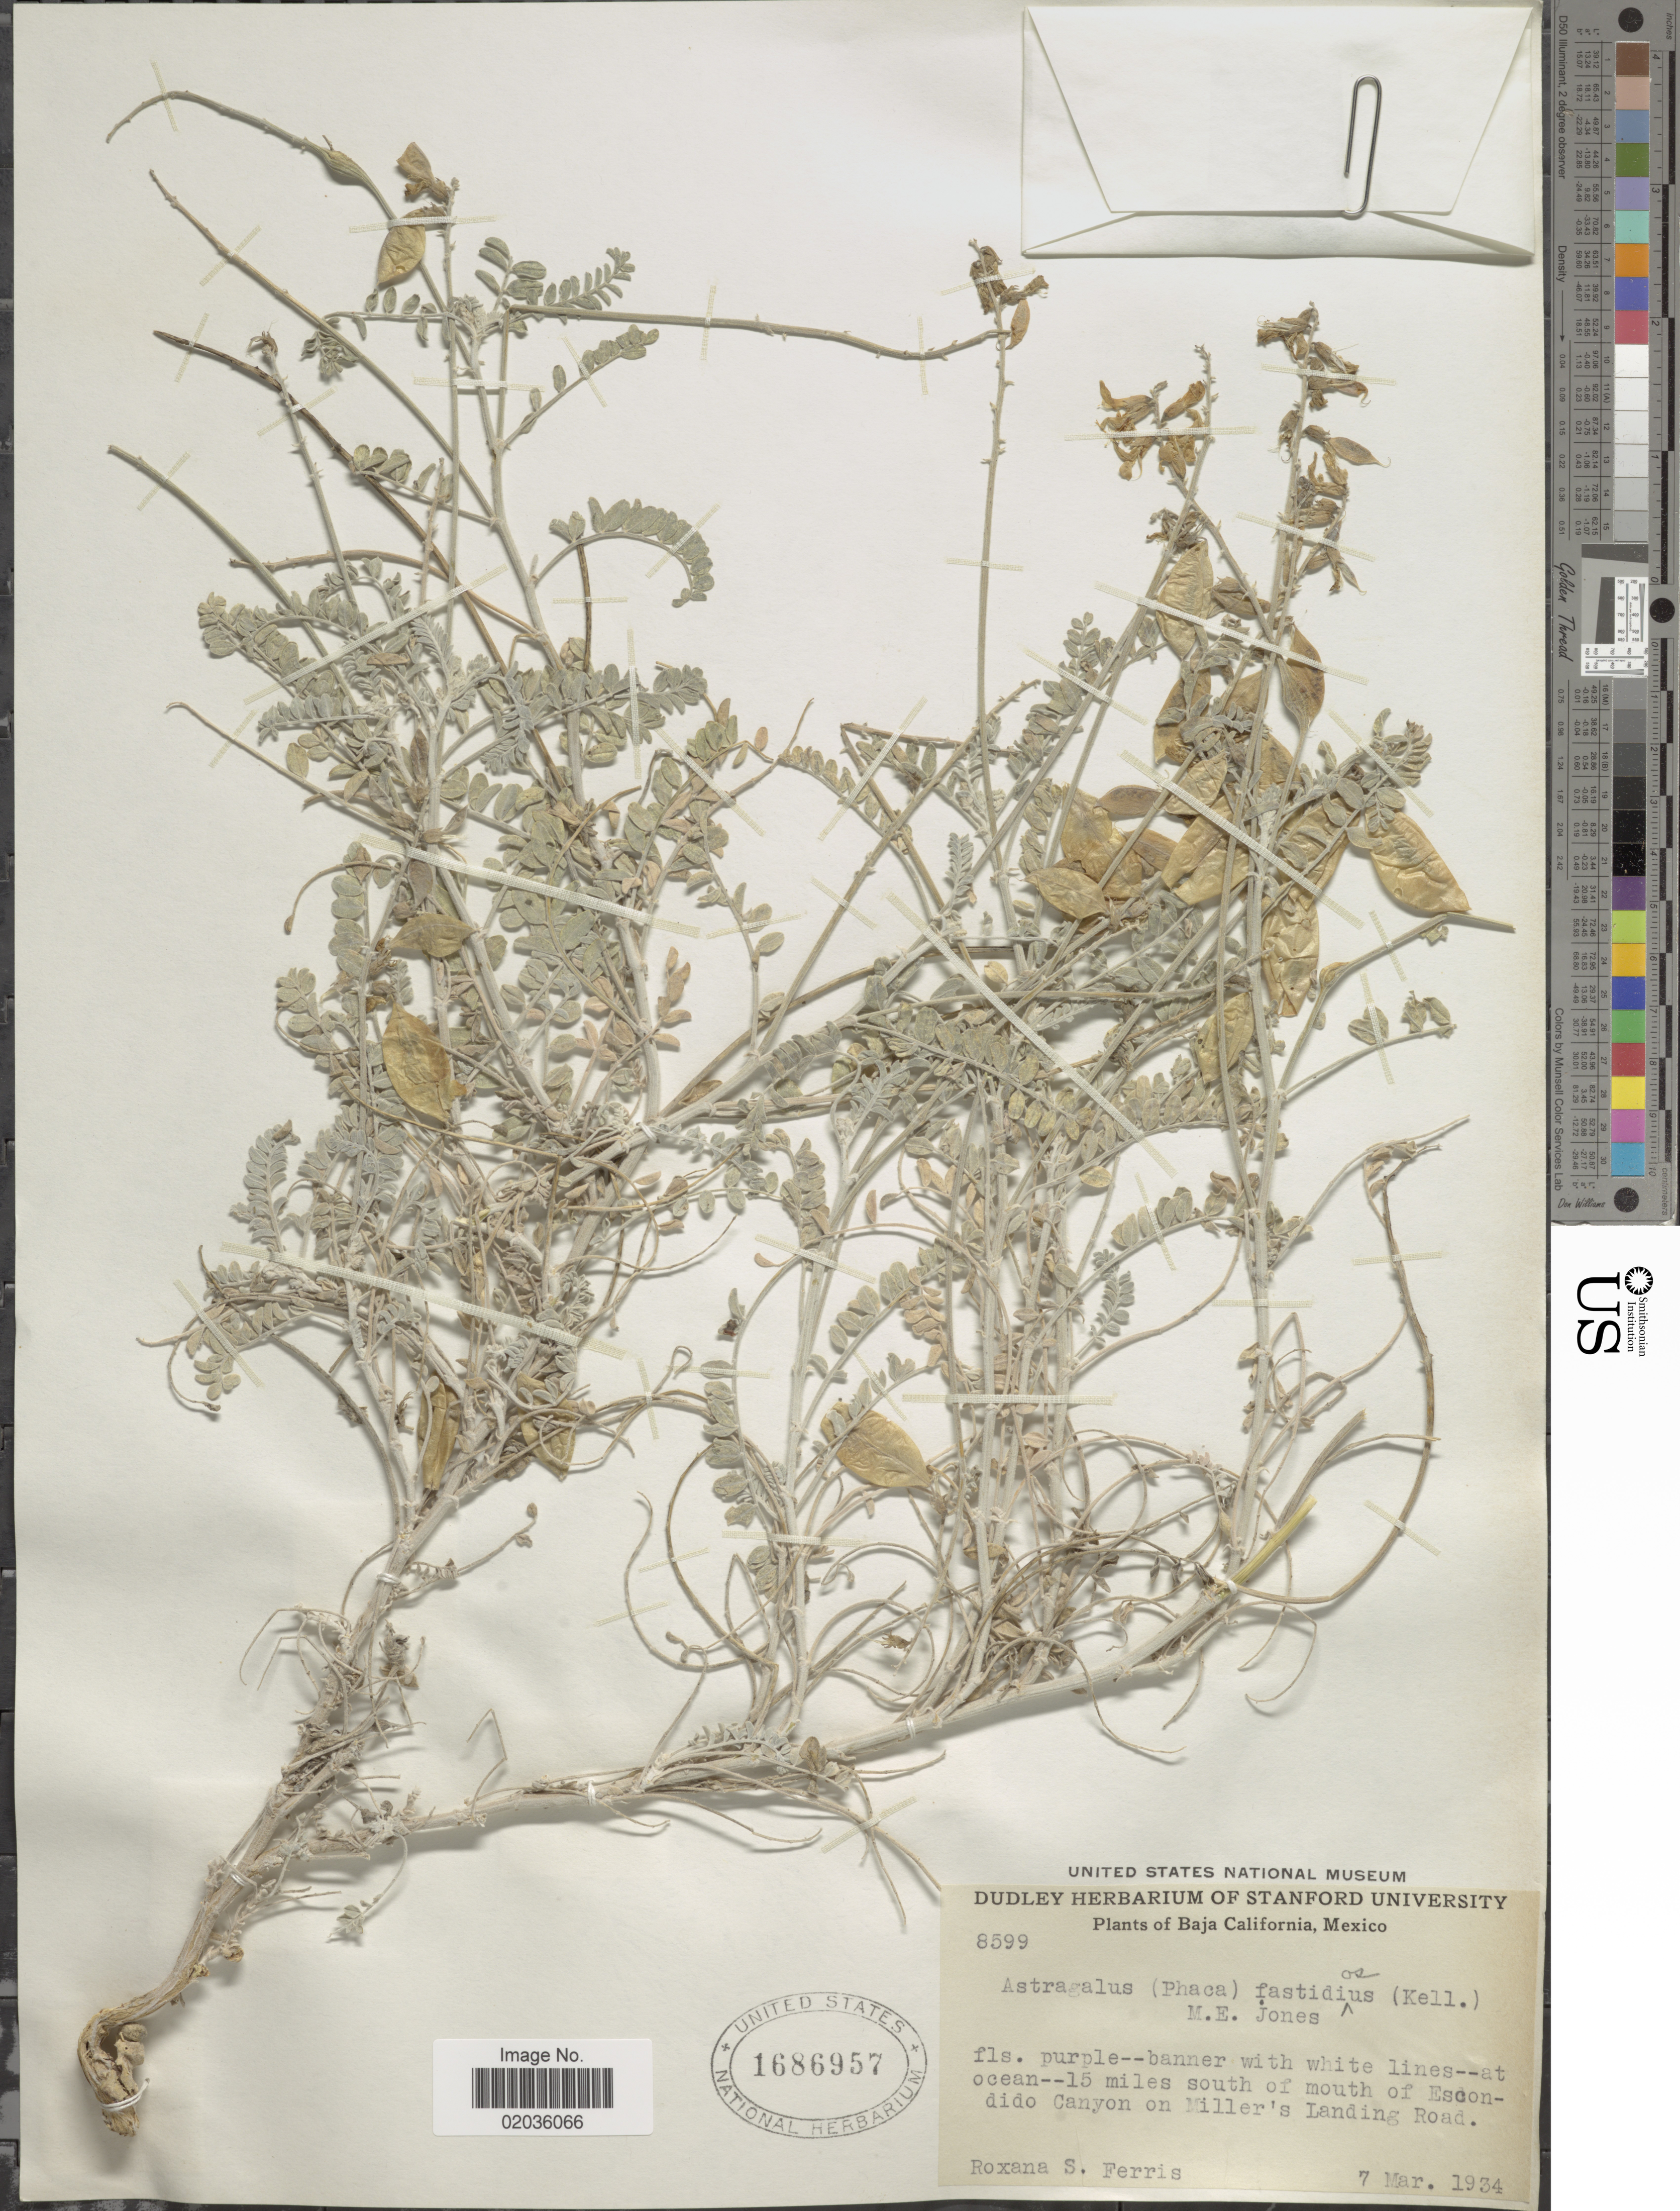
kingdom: Plantae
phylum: Tracheophyta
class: Magnoliopsida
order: Fabales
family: Fabaceae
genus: Astragalus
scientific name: Astragalus fastidiosus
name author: Greene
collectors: R. S. Ferris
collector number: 8599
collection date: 1934-03-07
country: Mexico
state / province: Baja California Norte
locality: Baja California, Mexico. 15 miles south of mouth of Escondido Canyon on Miller's Landing Road.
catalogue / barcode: US 1686957